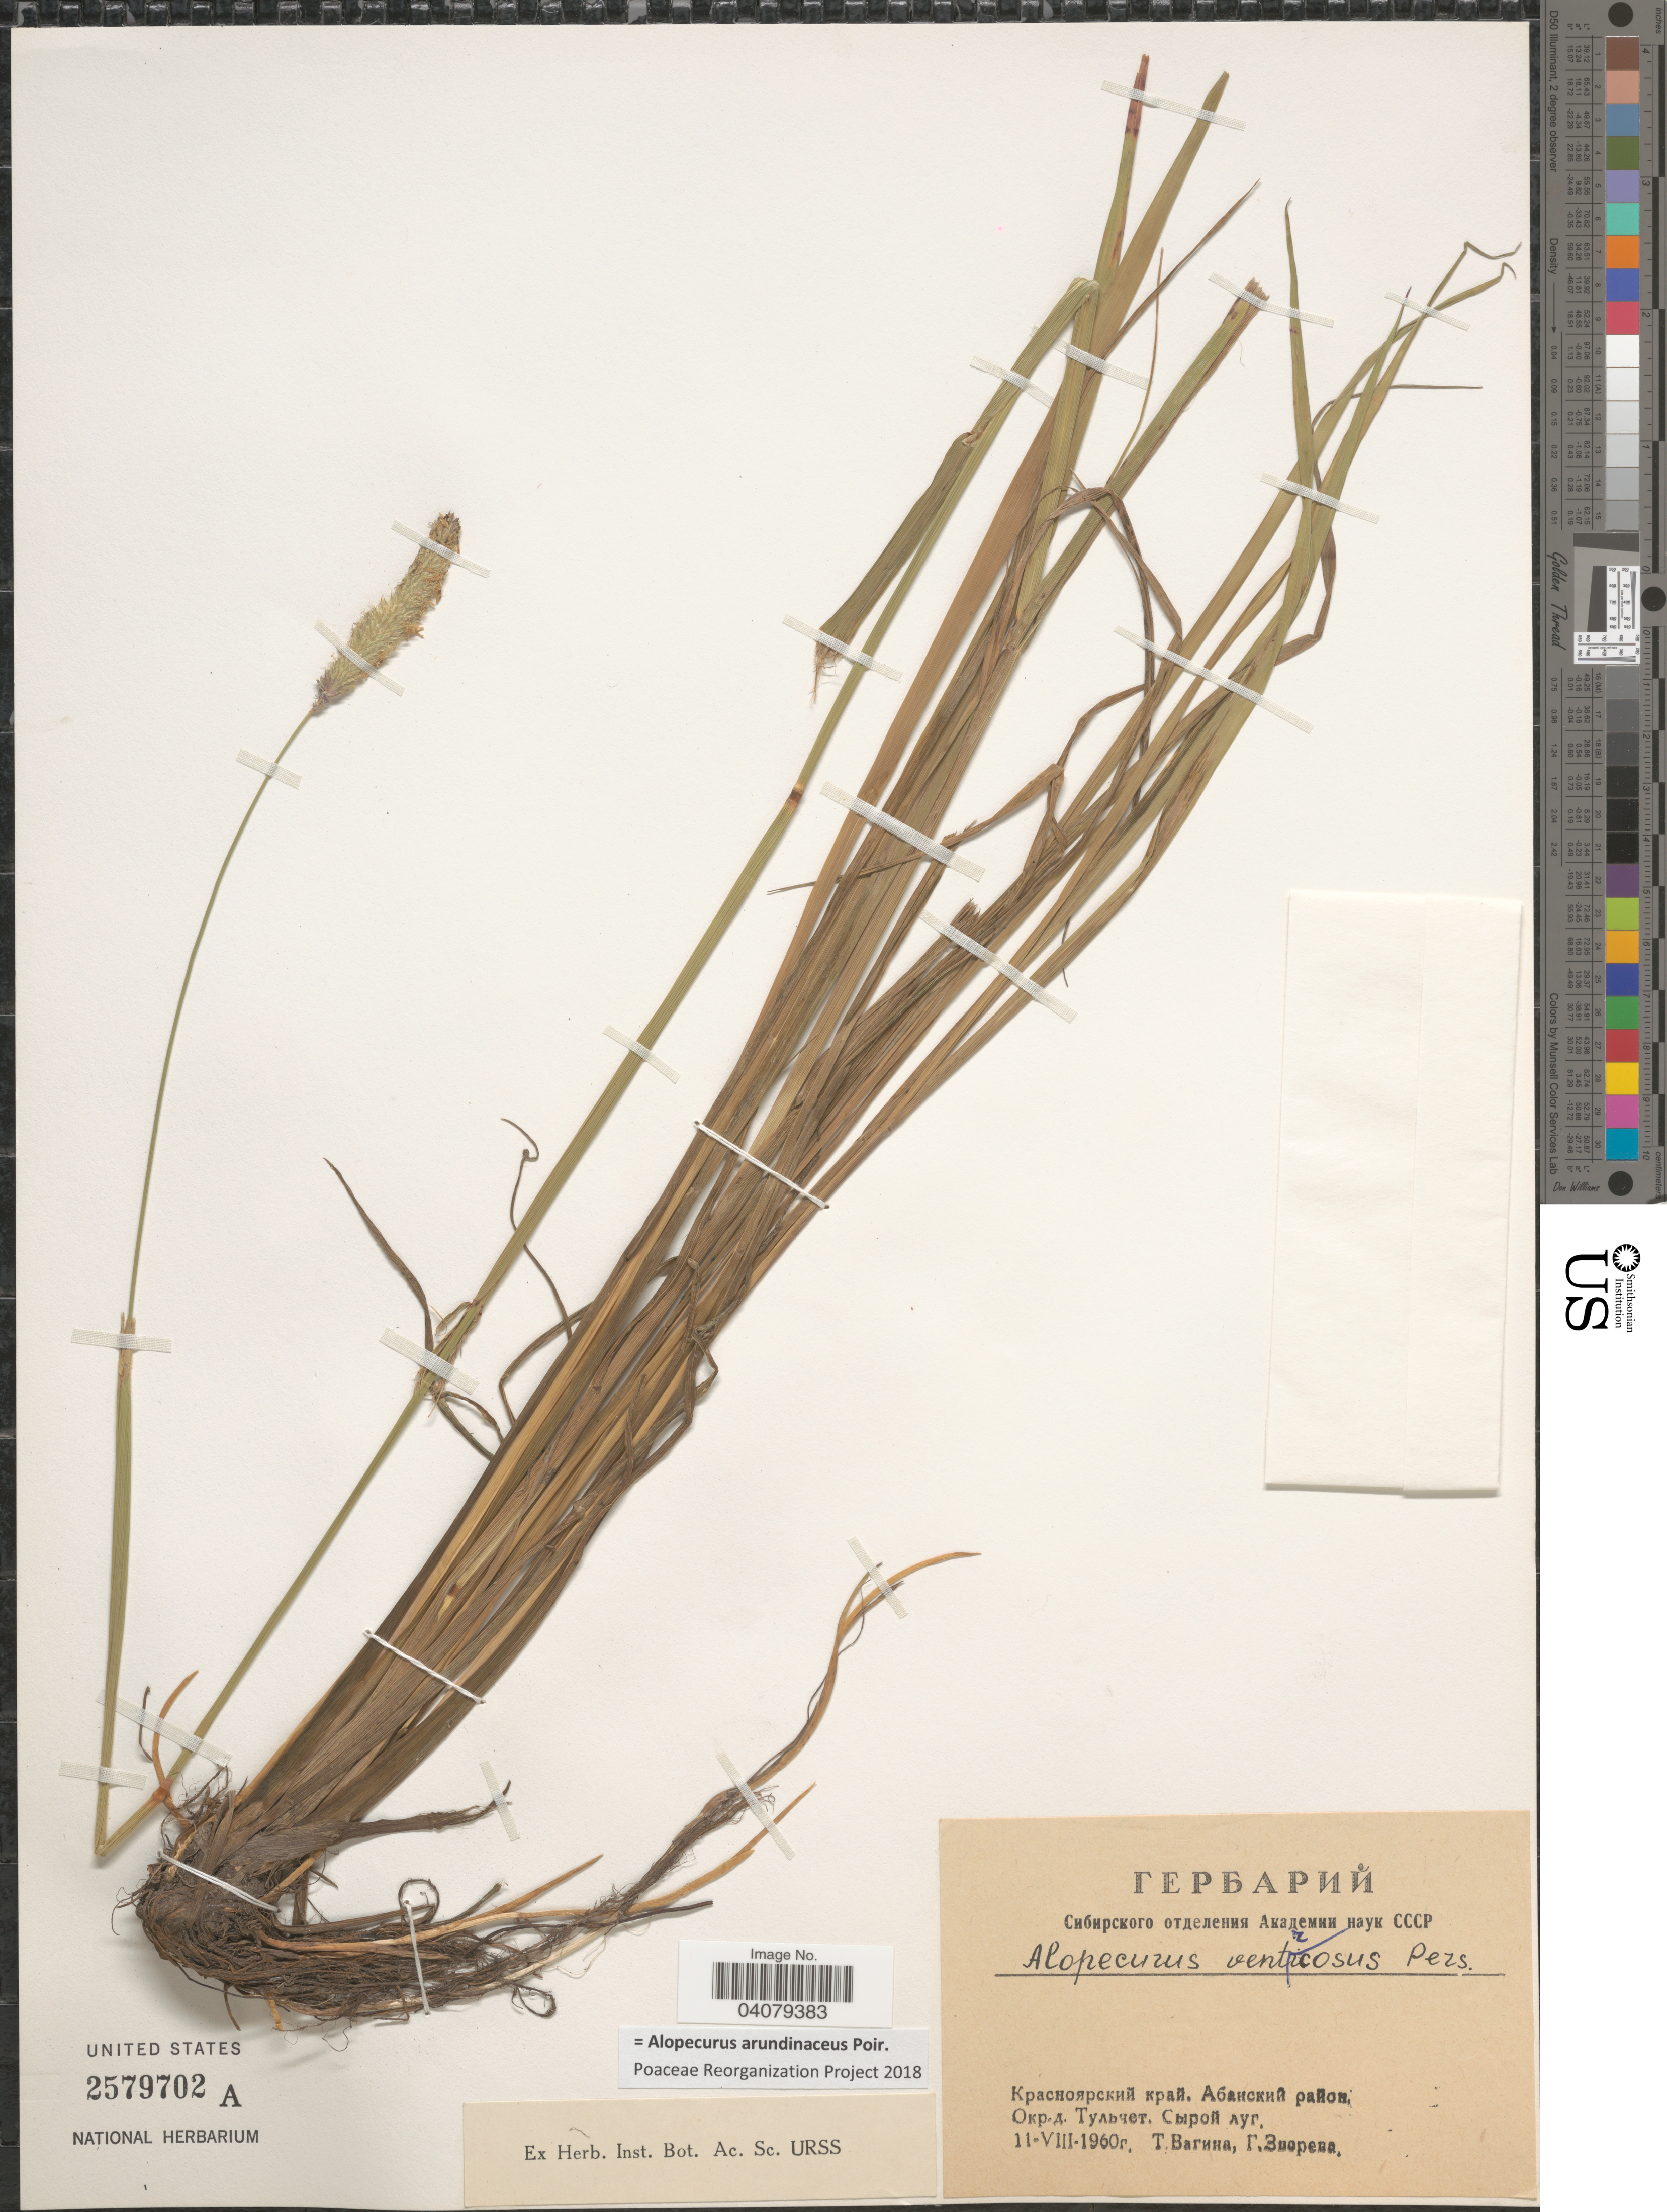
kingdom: Plantae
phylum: Tracheophyta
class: Liliopsida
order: Poales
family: Poaceae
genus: Alopecurus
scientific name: Alopecurus arundinaceus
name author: Poir.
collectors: T. Vagina & G. Zvereva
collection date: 1960-08-11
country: Russian Federation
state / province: Krasnoyarsk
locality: District Abakanskiy, vicinity of village Tulchet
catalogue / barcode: US 2579702A